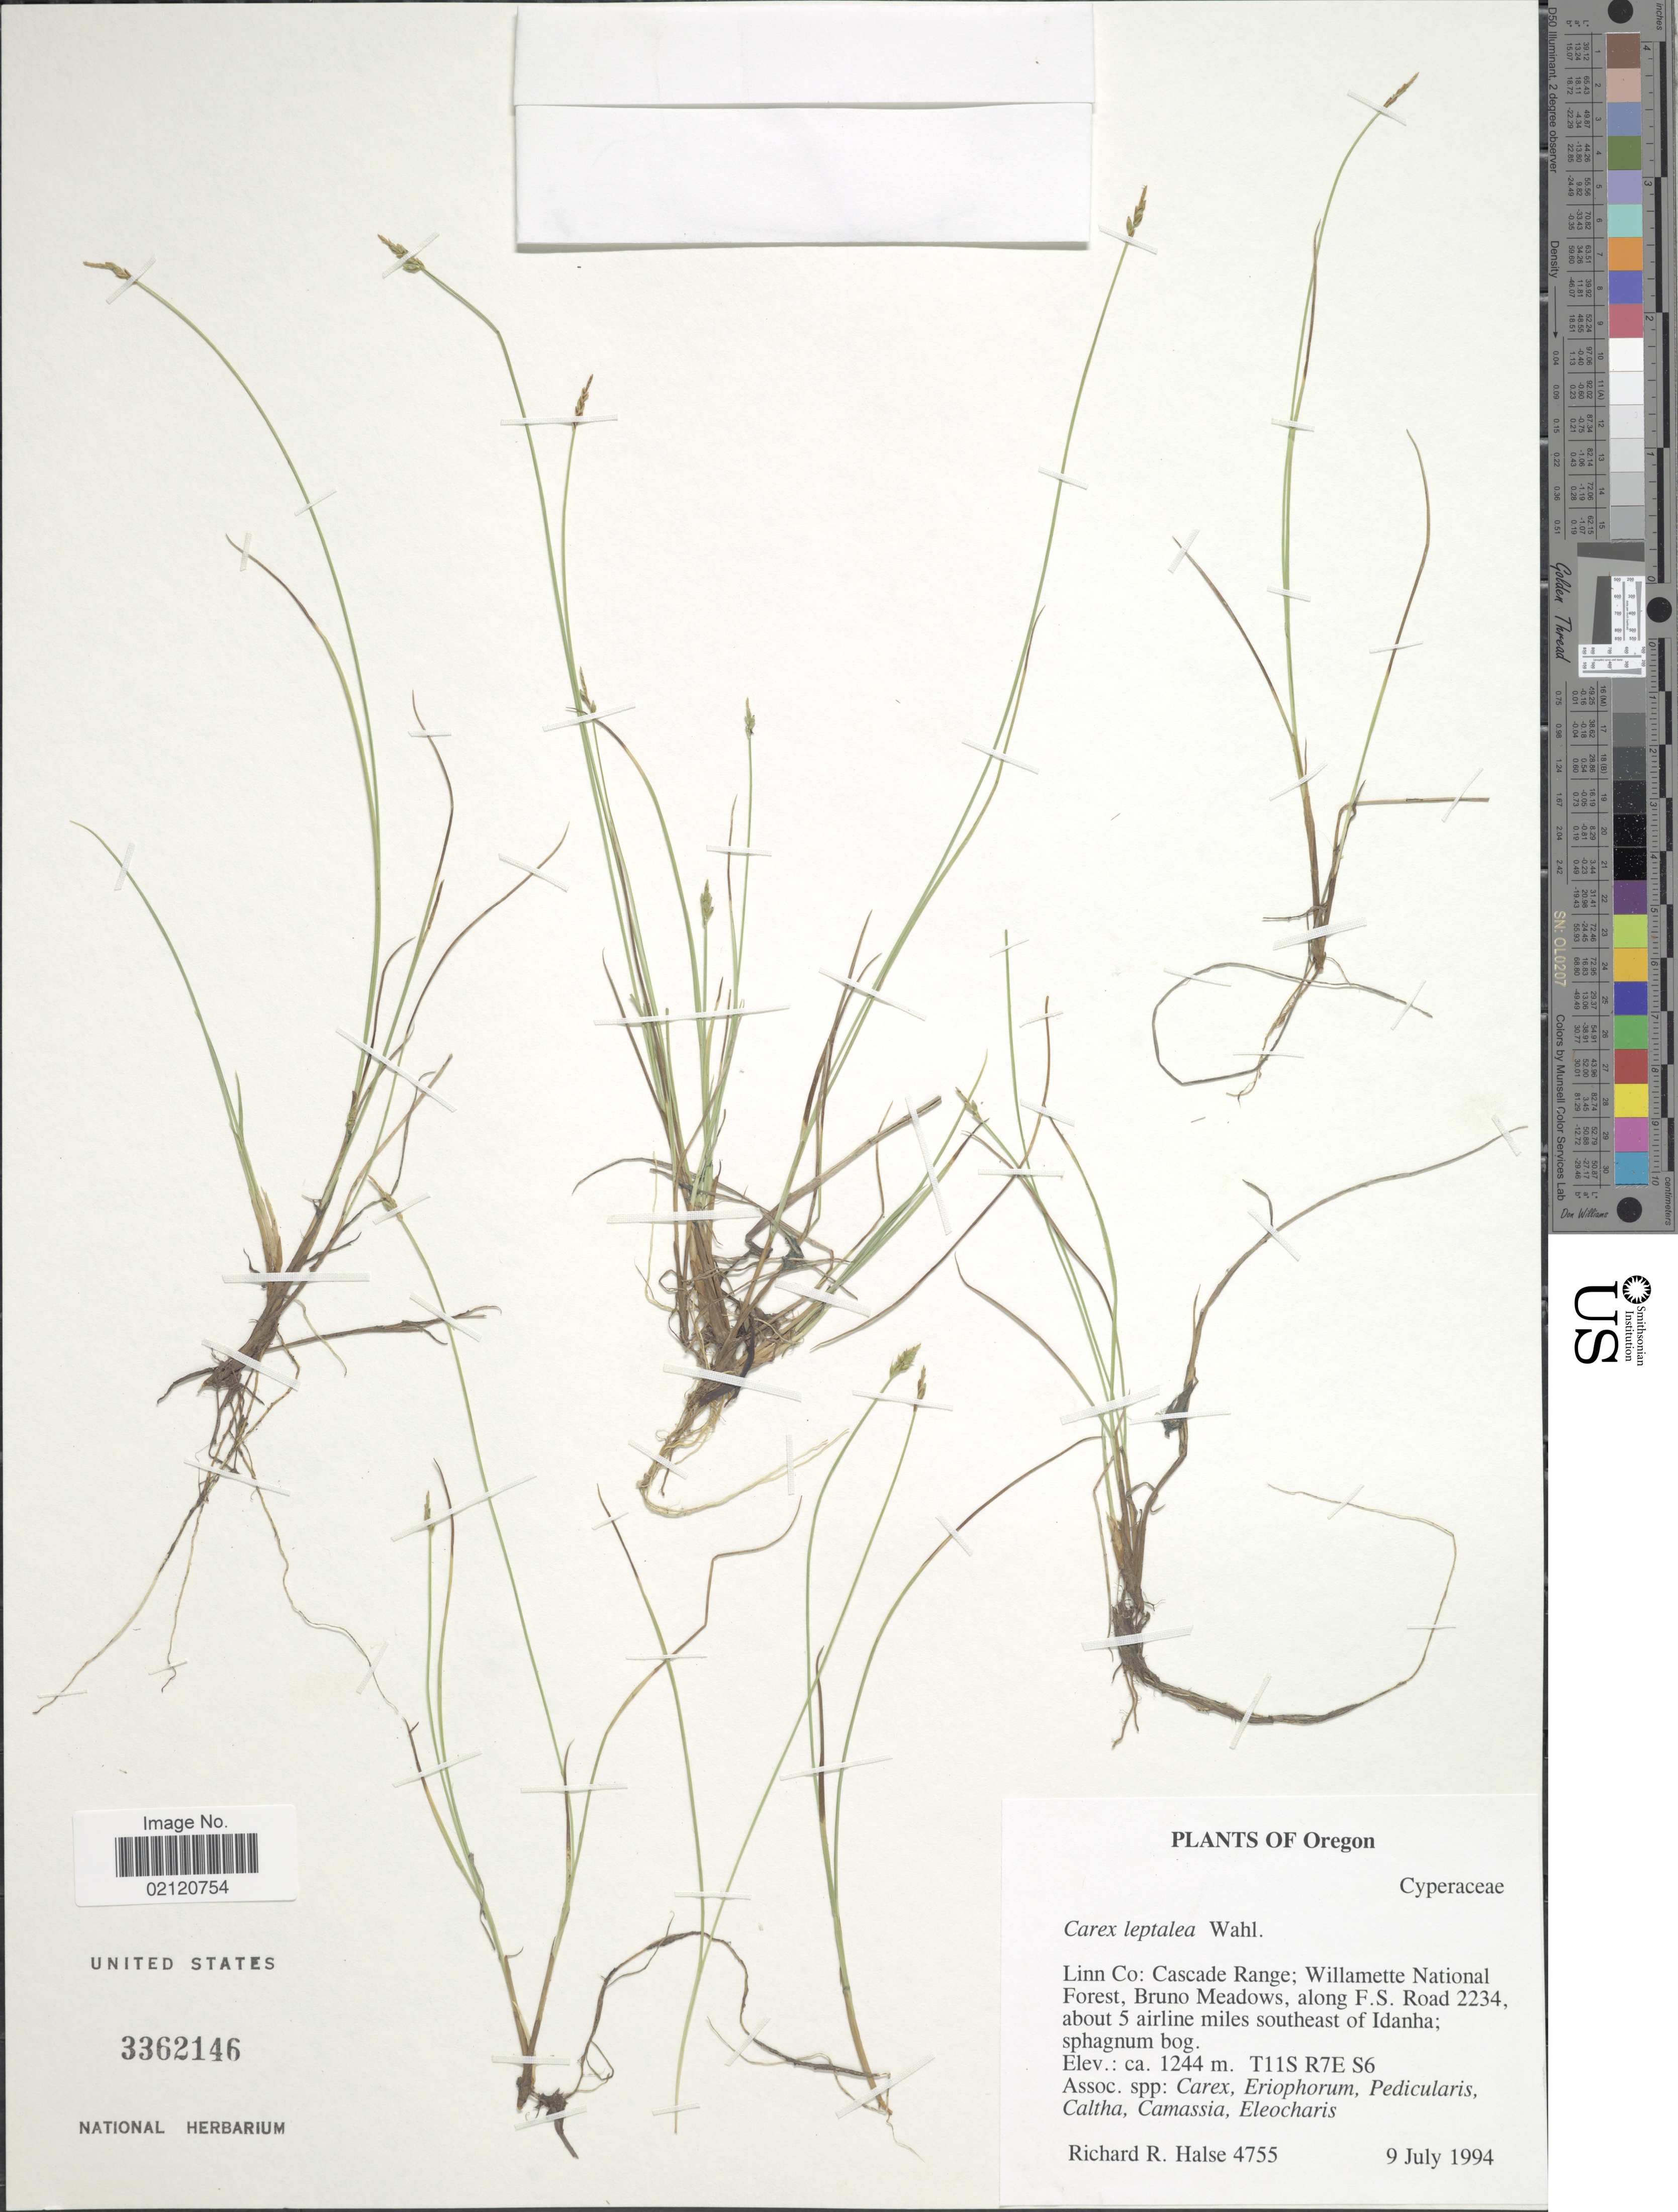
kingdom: Plantae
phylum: Tracheophyta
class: Liliopsida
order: Poales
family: Cyperaceae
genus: Carex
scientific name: Carex leptalea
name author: Wahlenb.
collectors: R. Halse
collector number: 4755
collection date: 1994-07-09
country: United States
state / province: Oregon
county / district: Linn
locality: Linn Co.: Cascade Range; Willamette National Forest, Bruno Meadows, along F.S. Road 2234, about 5 airline miles southeast of Idanha T11S R7E S6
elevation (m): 1244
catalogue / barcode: US 3362146